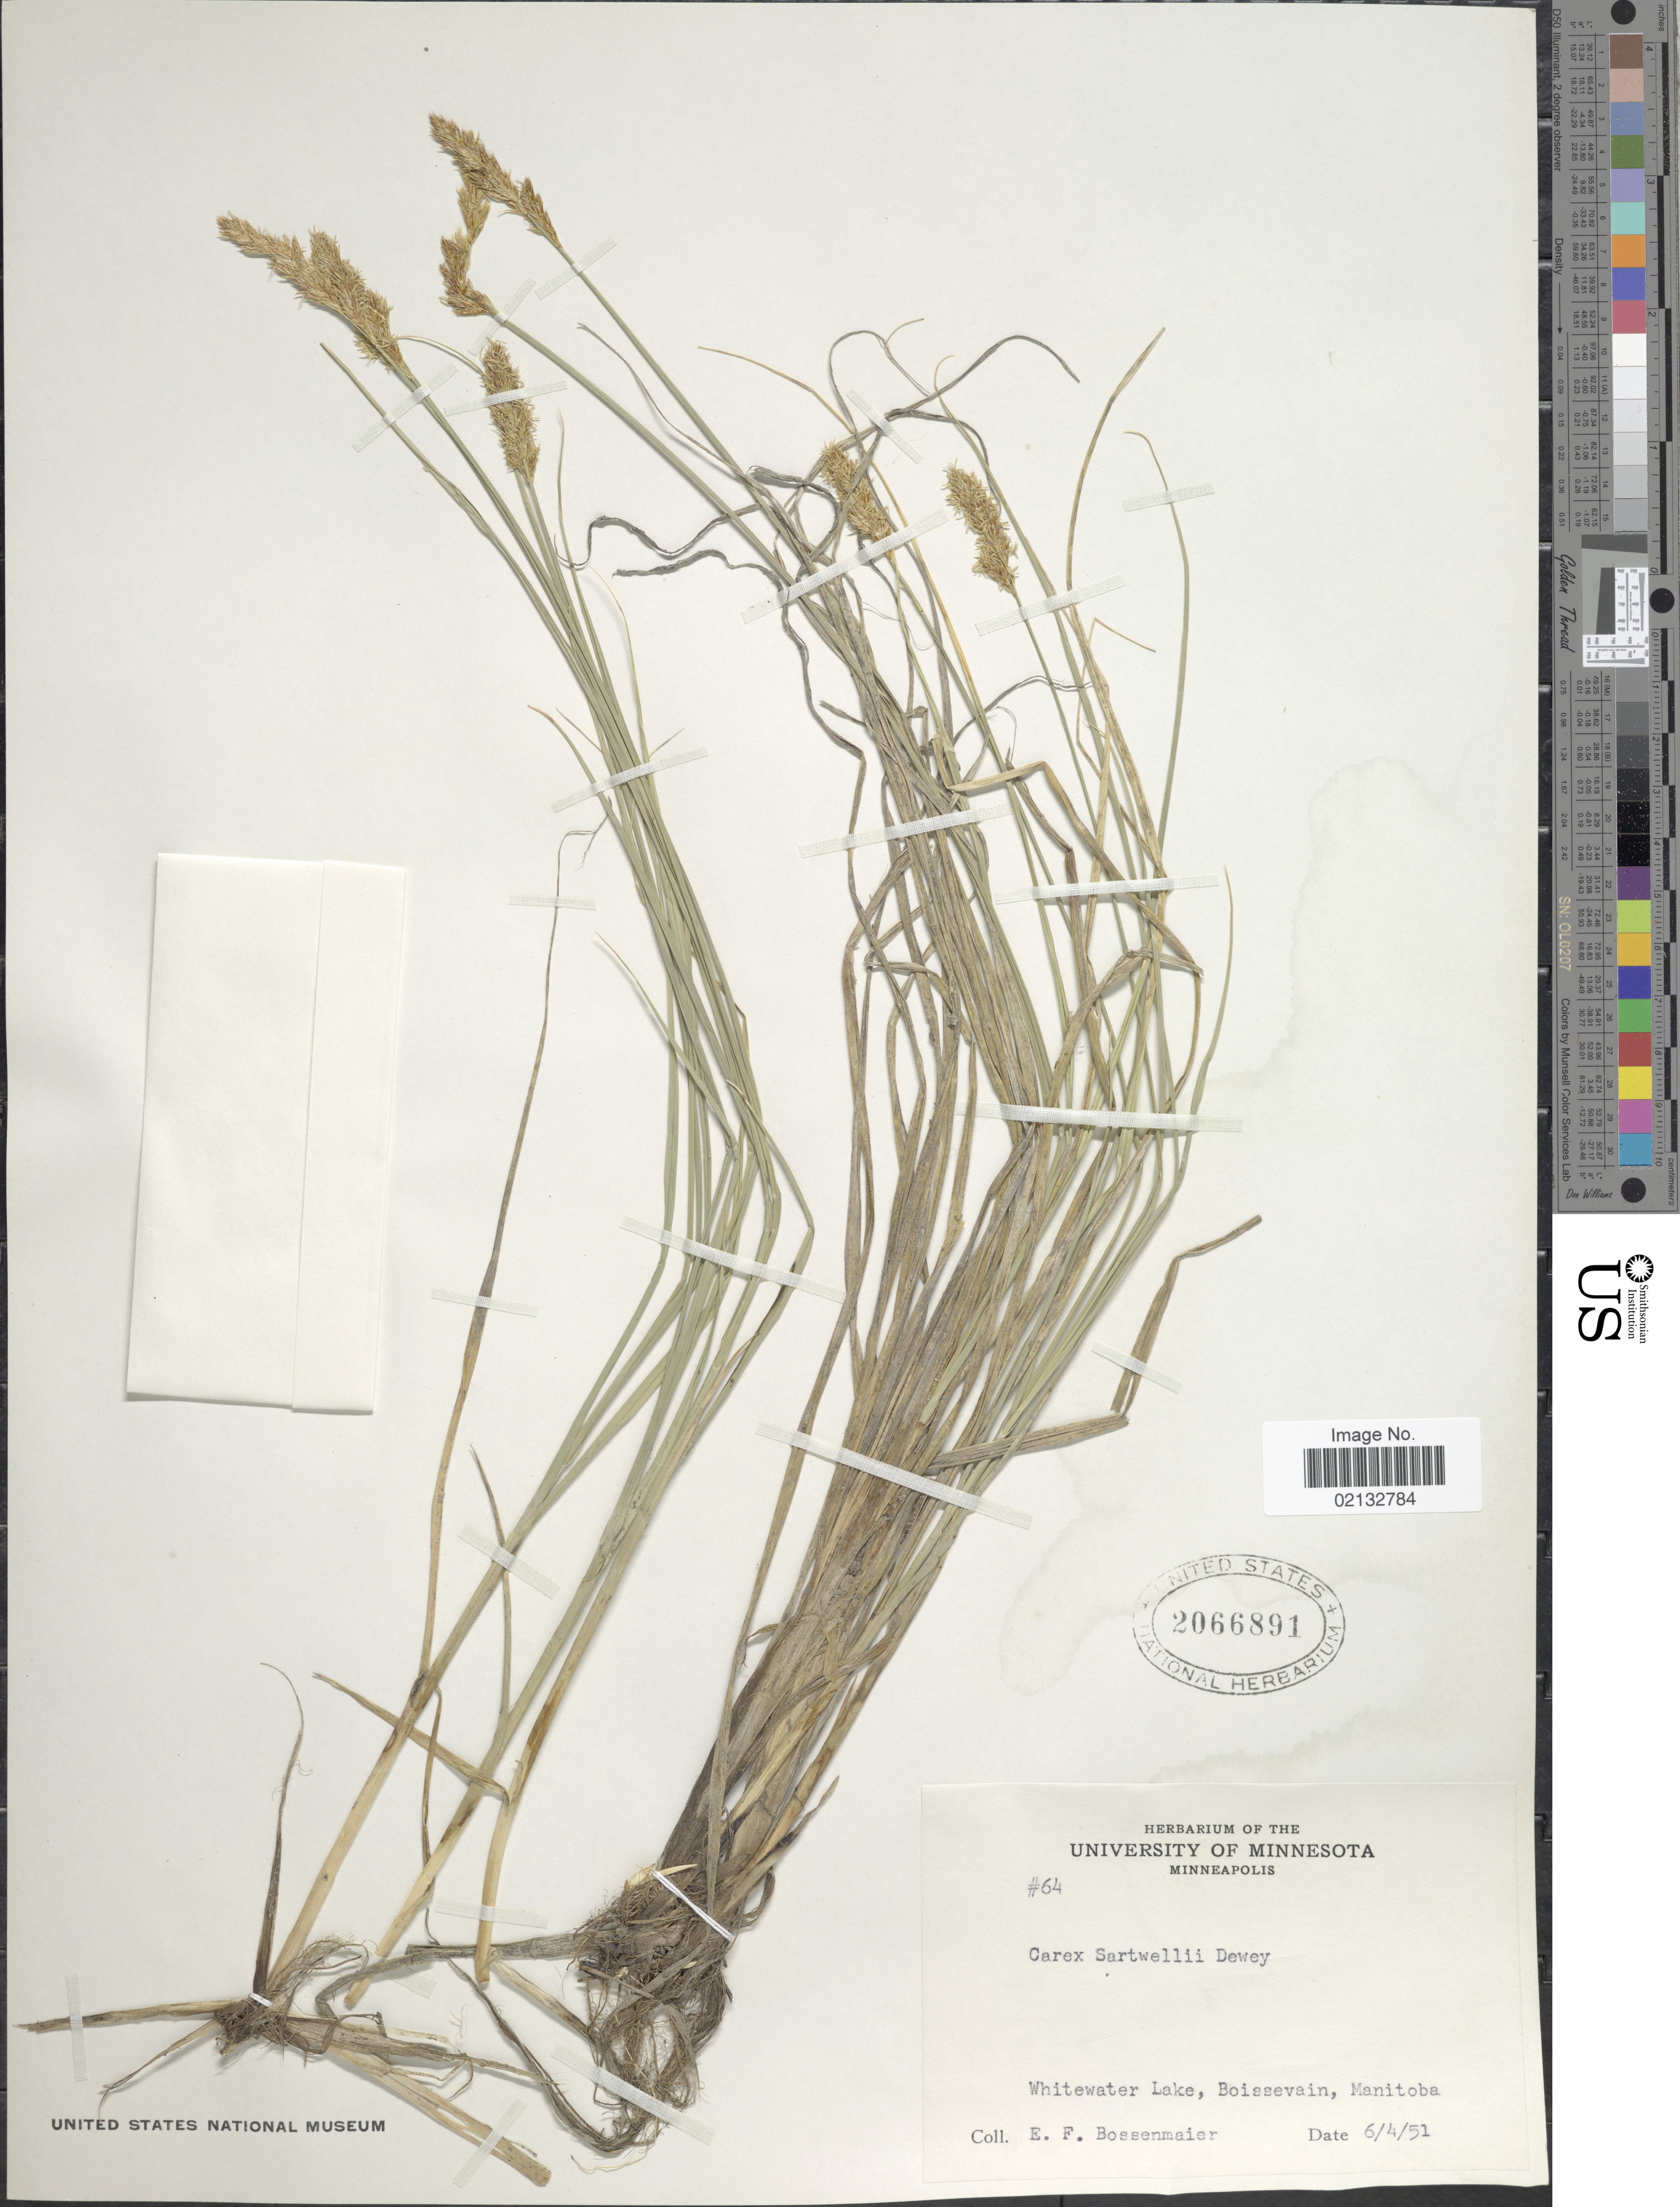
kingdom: Plantae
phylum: Tracheophyta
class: Liliopsida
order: Poales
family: Cyperaceae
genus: Carex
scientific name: Carex sartwellii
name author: Dewey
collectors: E. Bossenmaier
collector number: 64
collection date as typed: Transcribed d/m/y: 6/4/51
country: Canada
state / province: Manitoba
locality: Whitewater Lake, Boissevain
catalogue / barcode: US 2066891